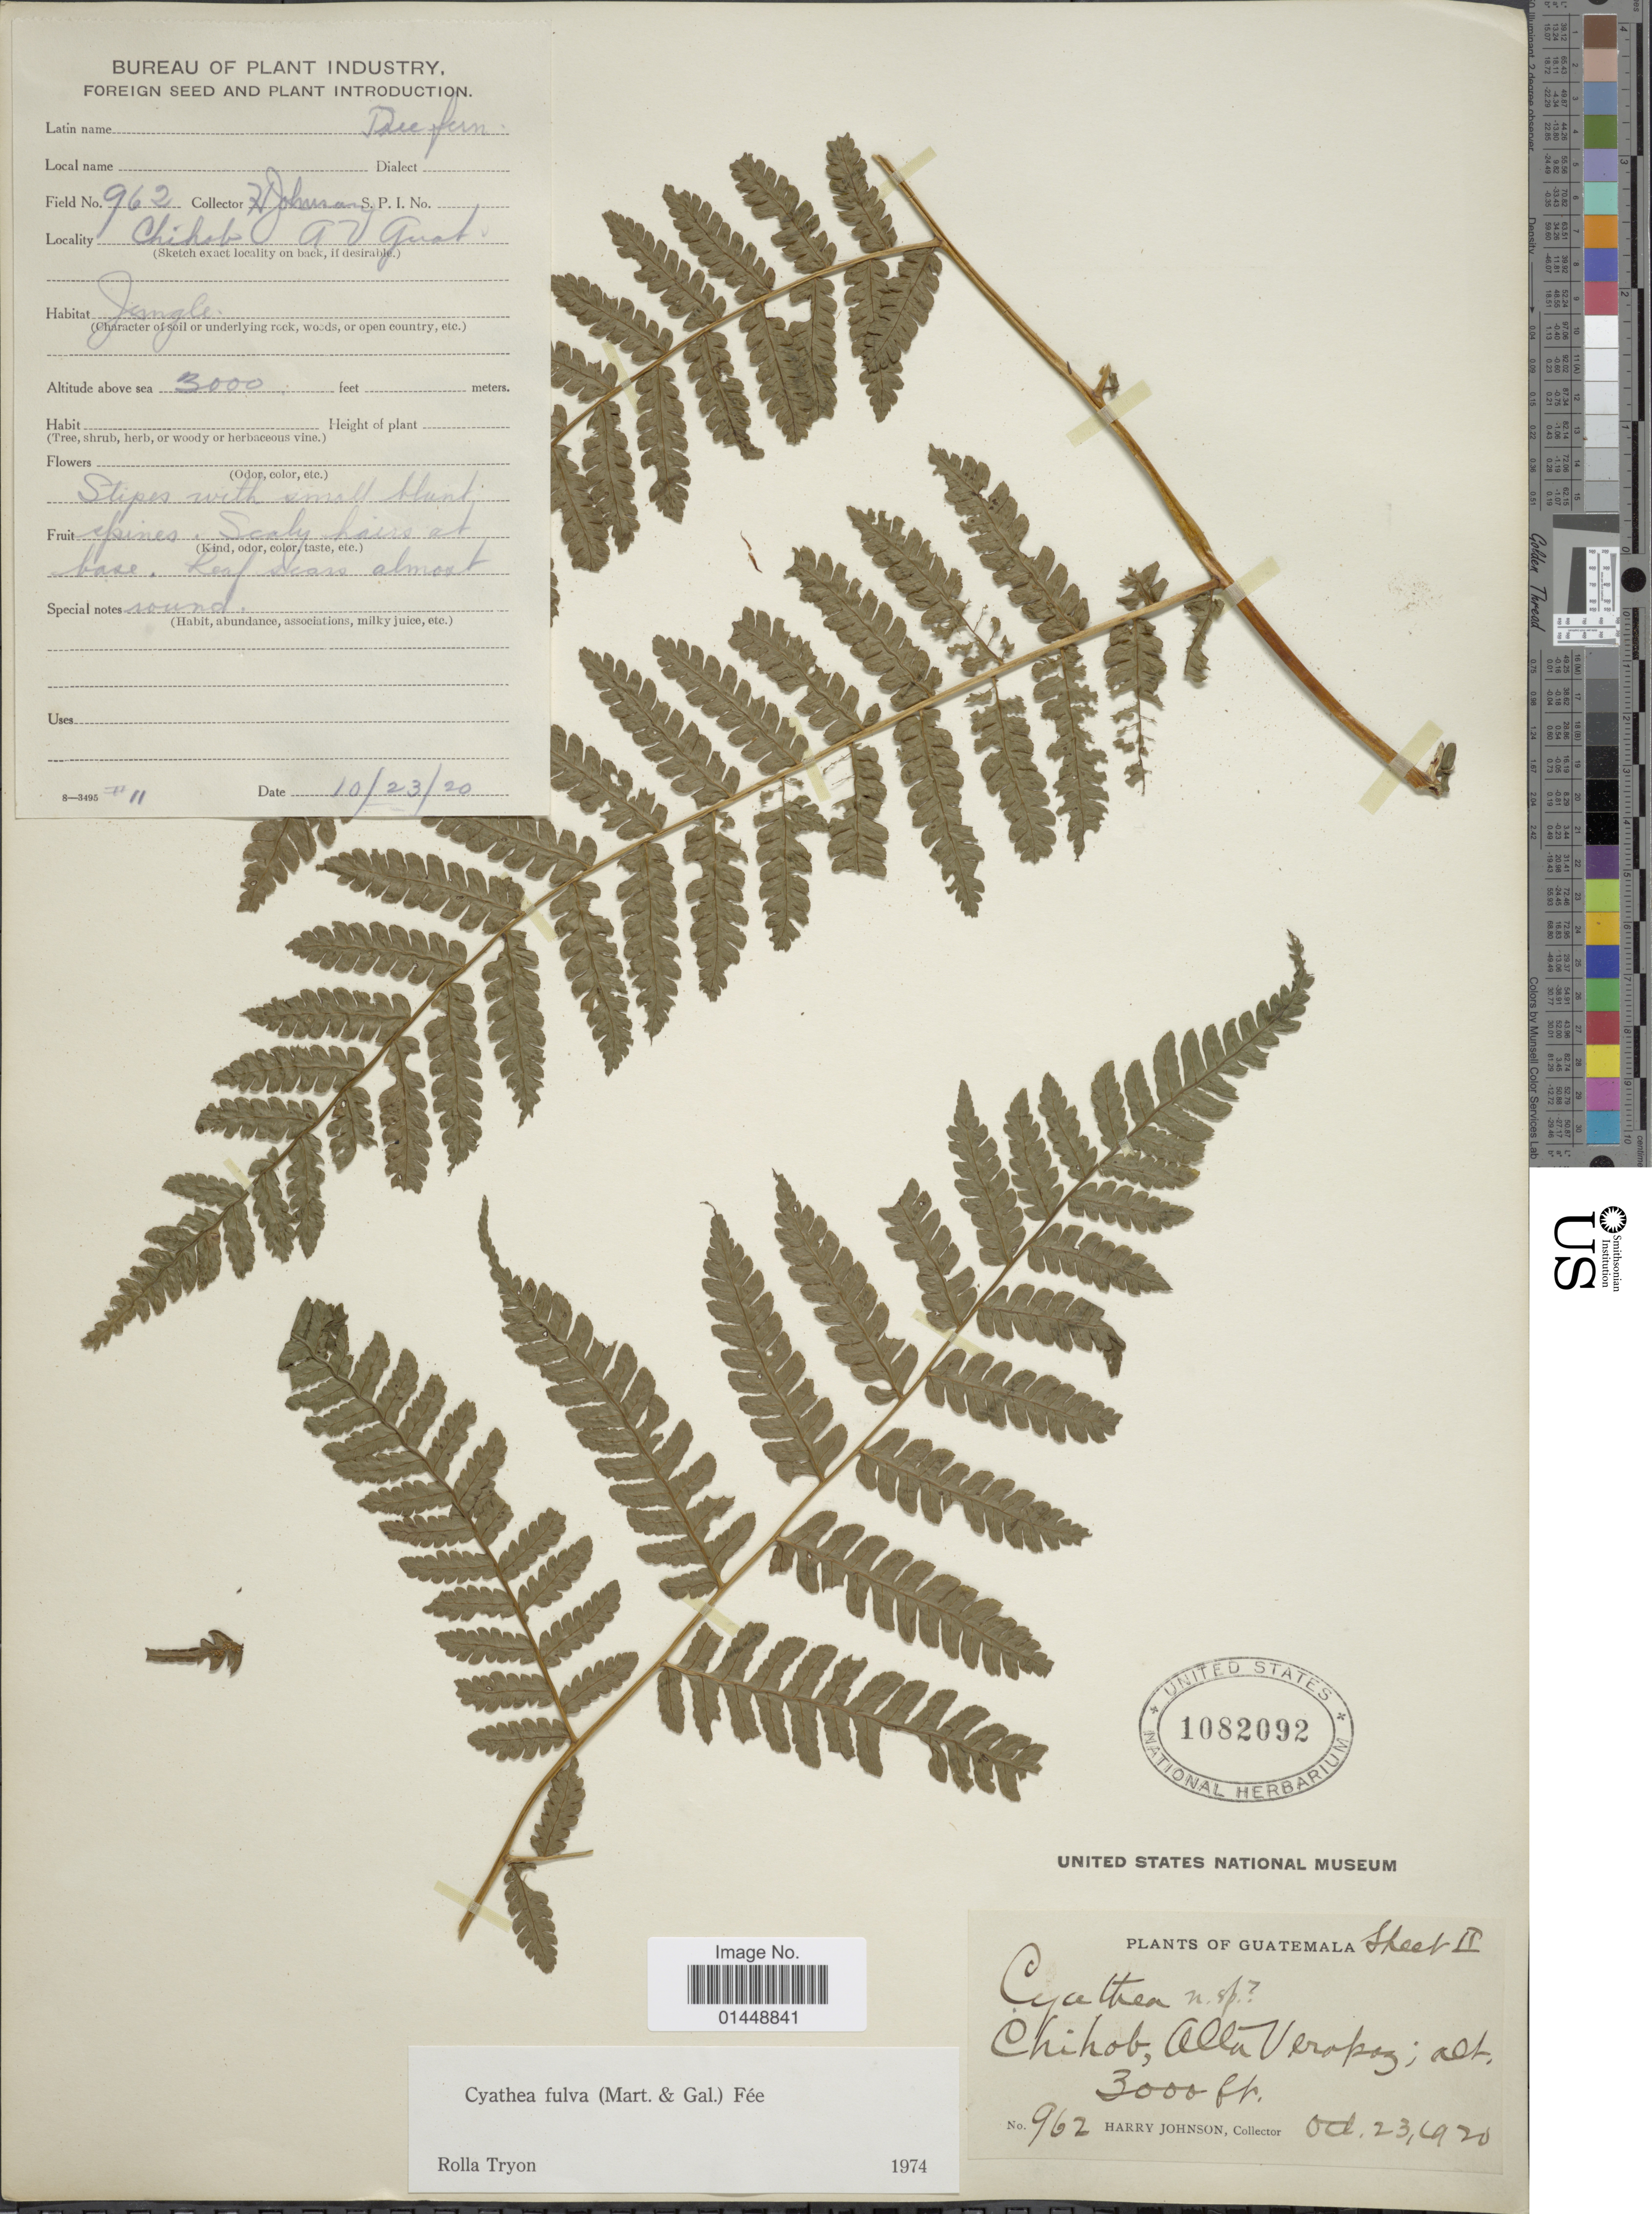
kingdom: Plantae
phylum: Tracheophyta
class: Polypodiopsida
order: Cyatheales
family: Cyatheaceae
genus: Cyathea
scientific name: Cyathea fulva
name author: (M. Martens & Galeotti) Fée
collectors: H. Johnson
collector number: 962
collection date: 1920-10-23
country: Guatemala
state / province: Alta Verapaz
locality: Chihob, Alta Verapaz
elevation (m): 914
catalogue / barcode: US 1082092